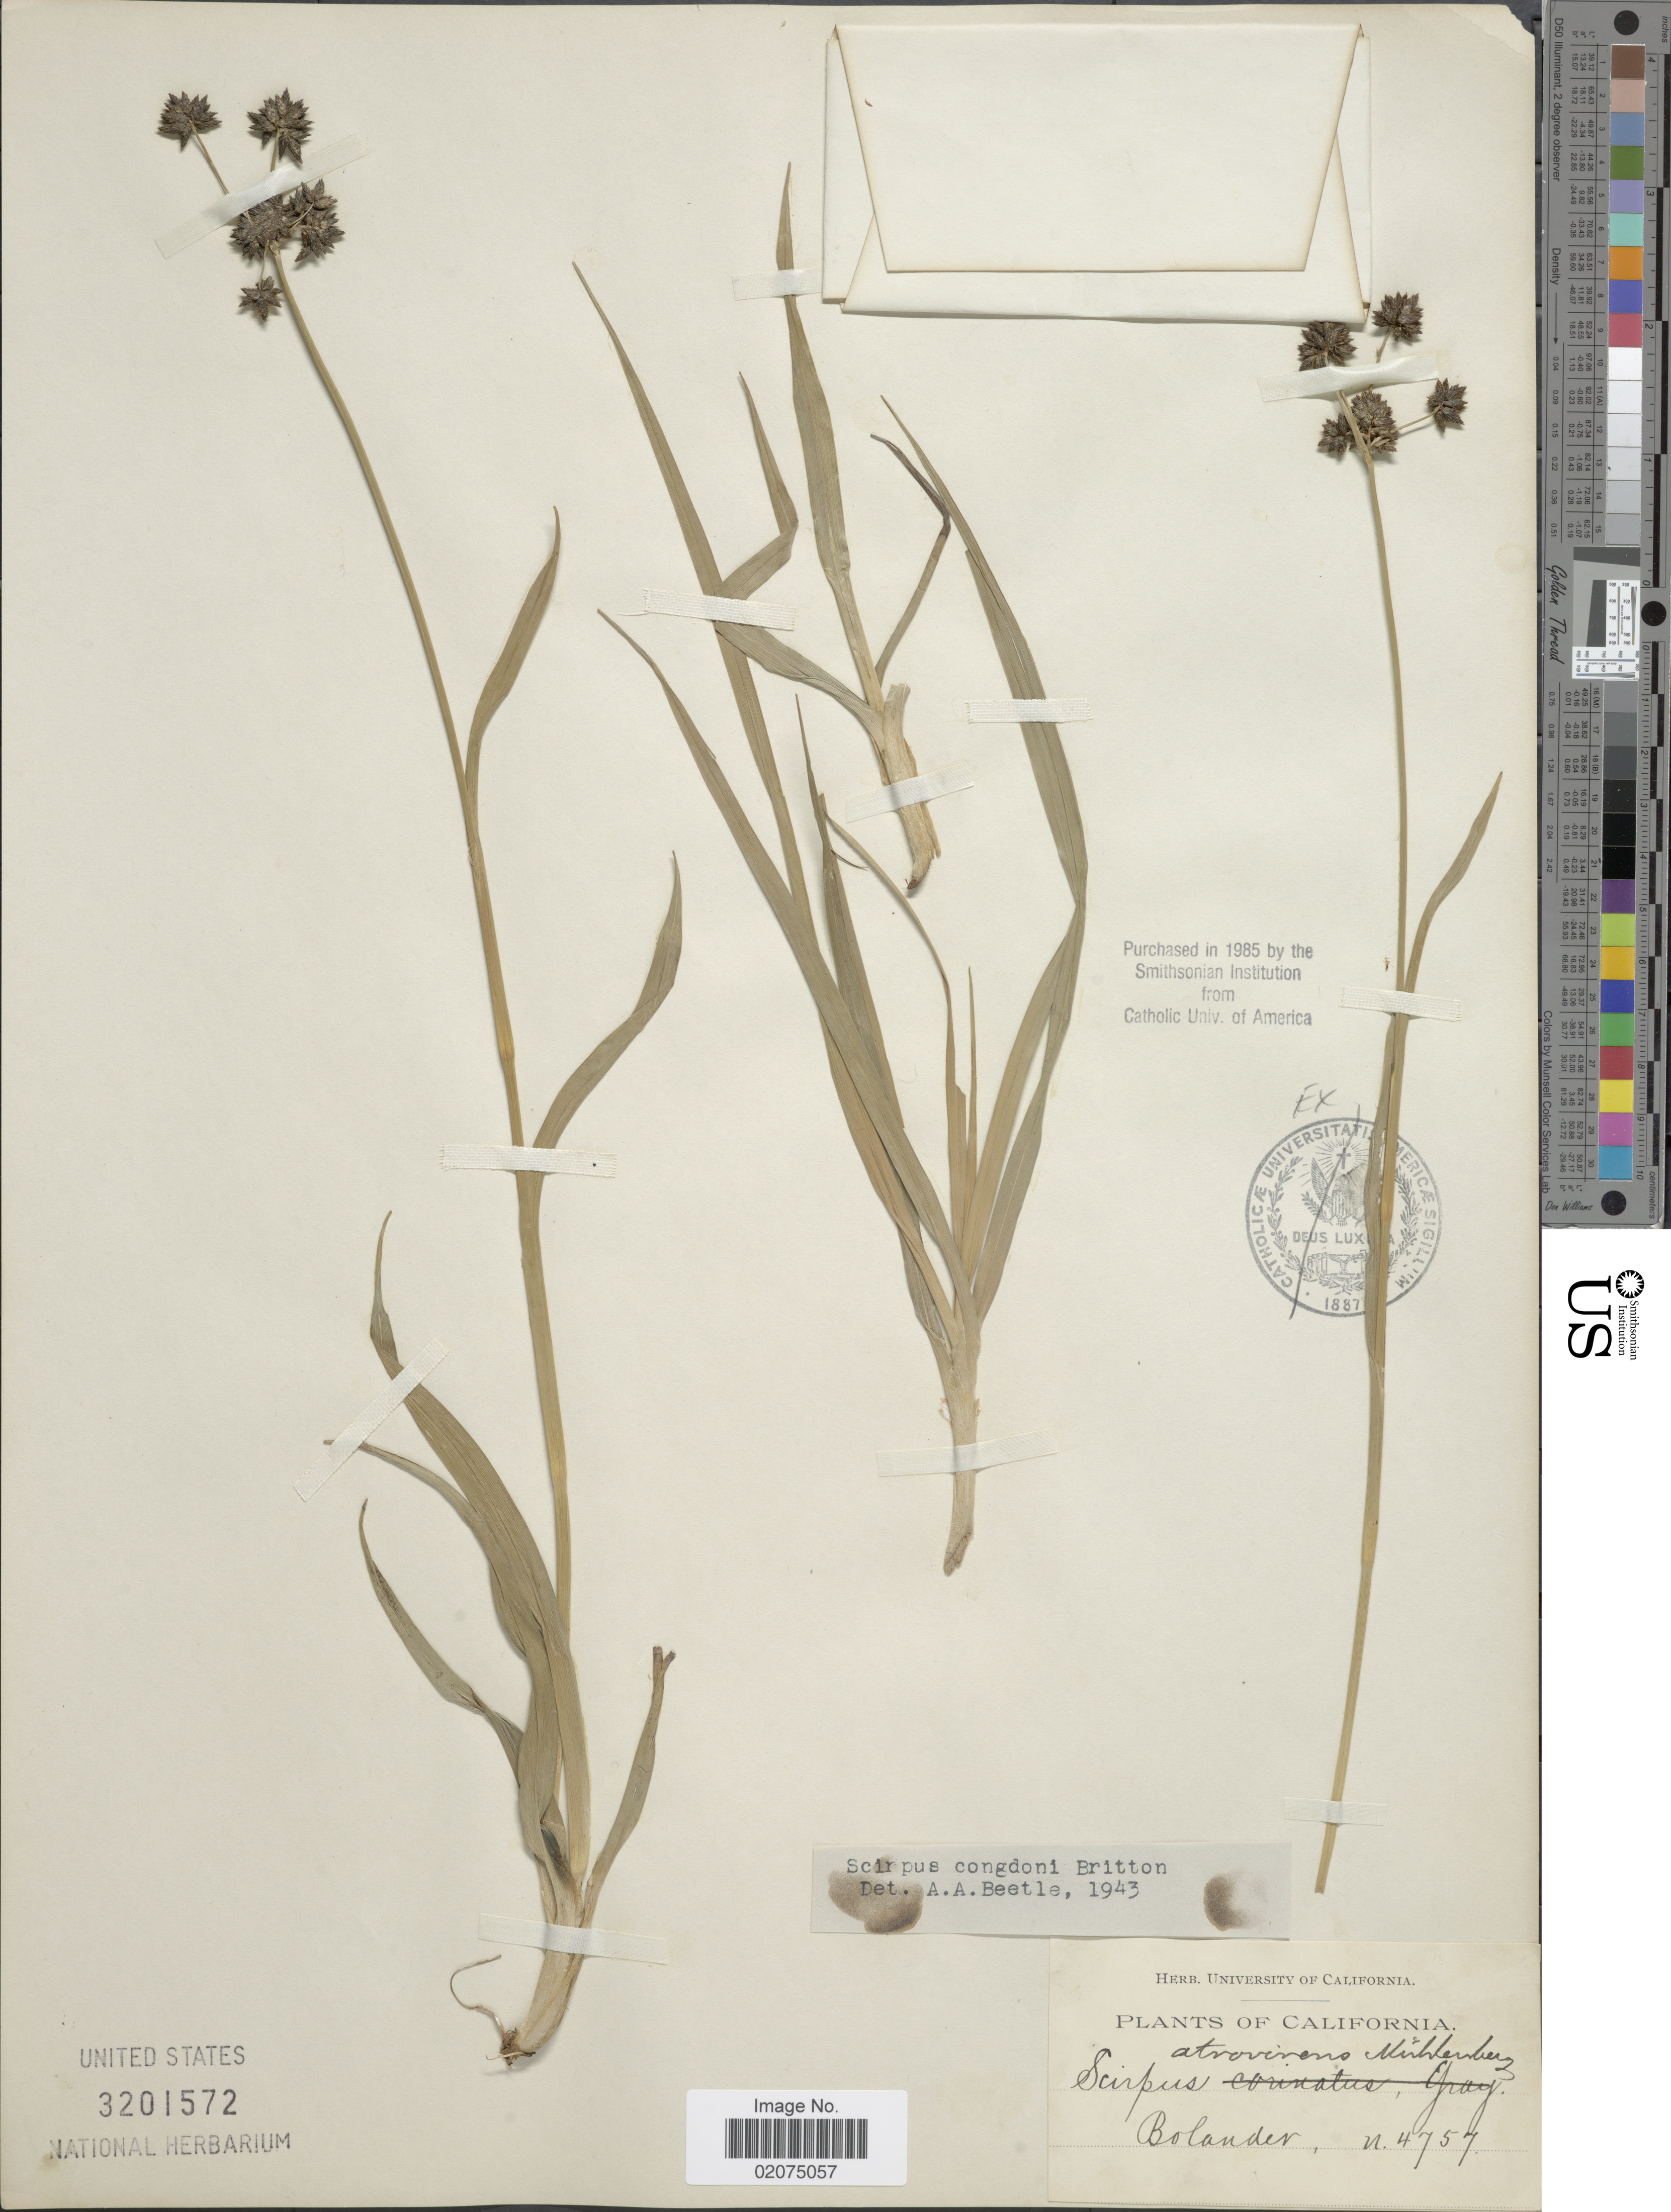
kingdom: Plantae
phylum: Tracheophyta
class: Liliopsida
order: Poales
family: Cyperaceae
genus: Scirpus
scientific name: Scirpus congdonii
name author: Britton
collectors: -. Bolander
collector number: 4757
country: United States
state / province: California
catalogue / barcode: US 3201572